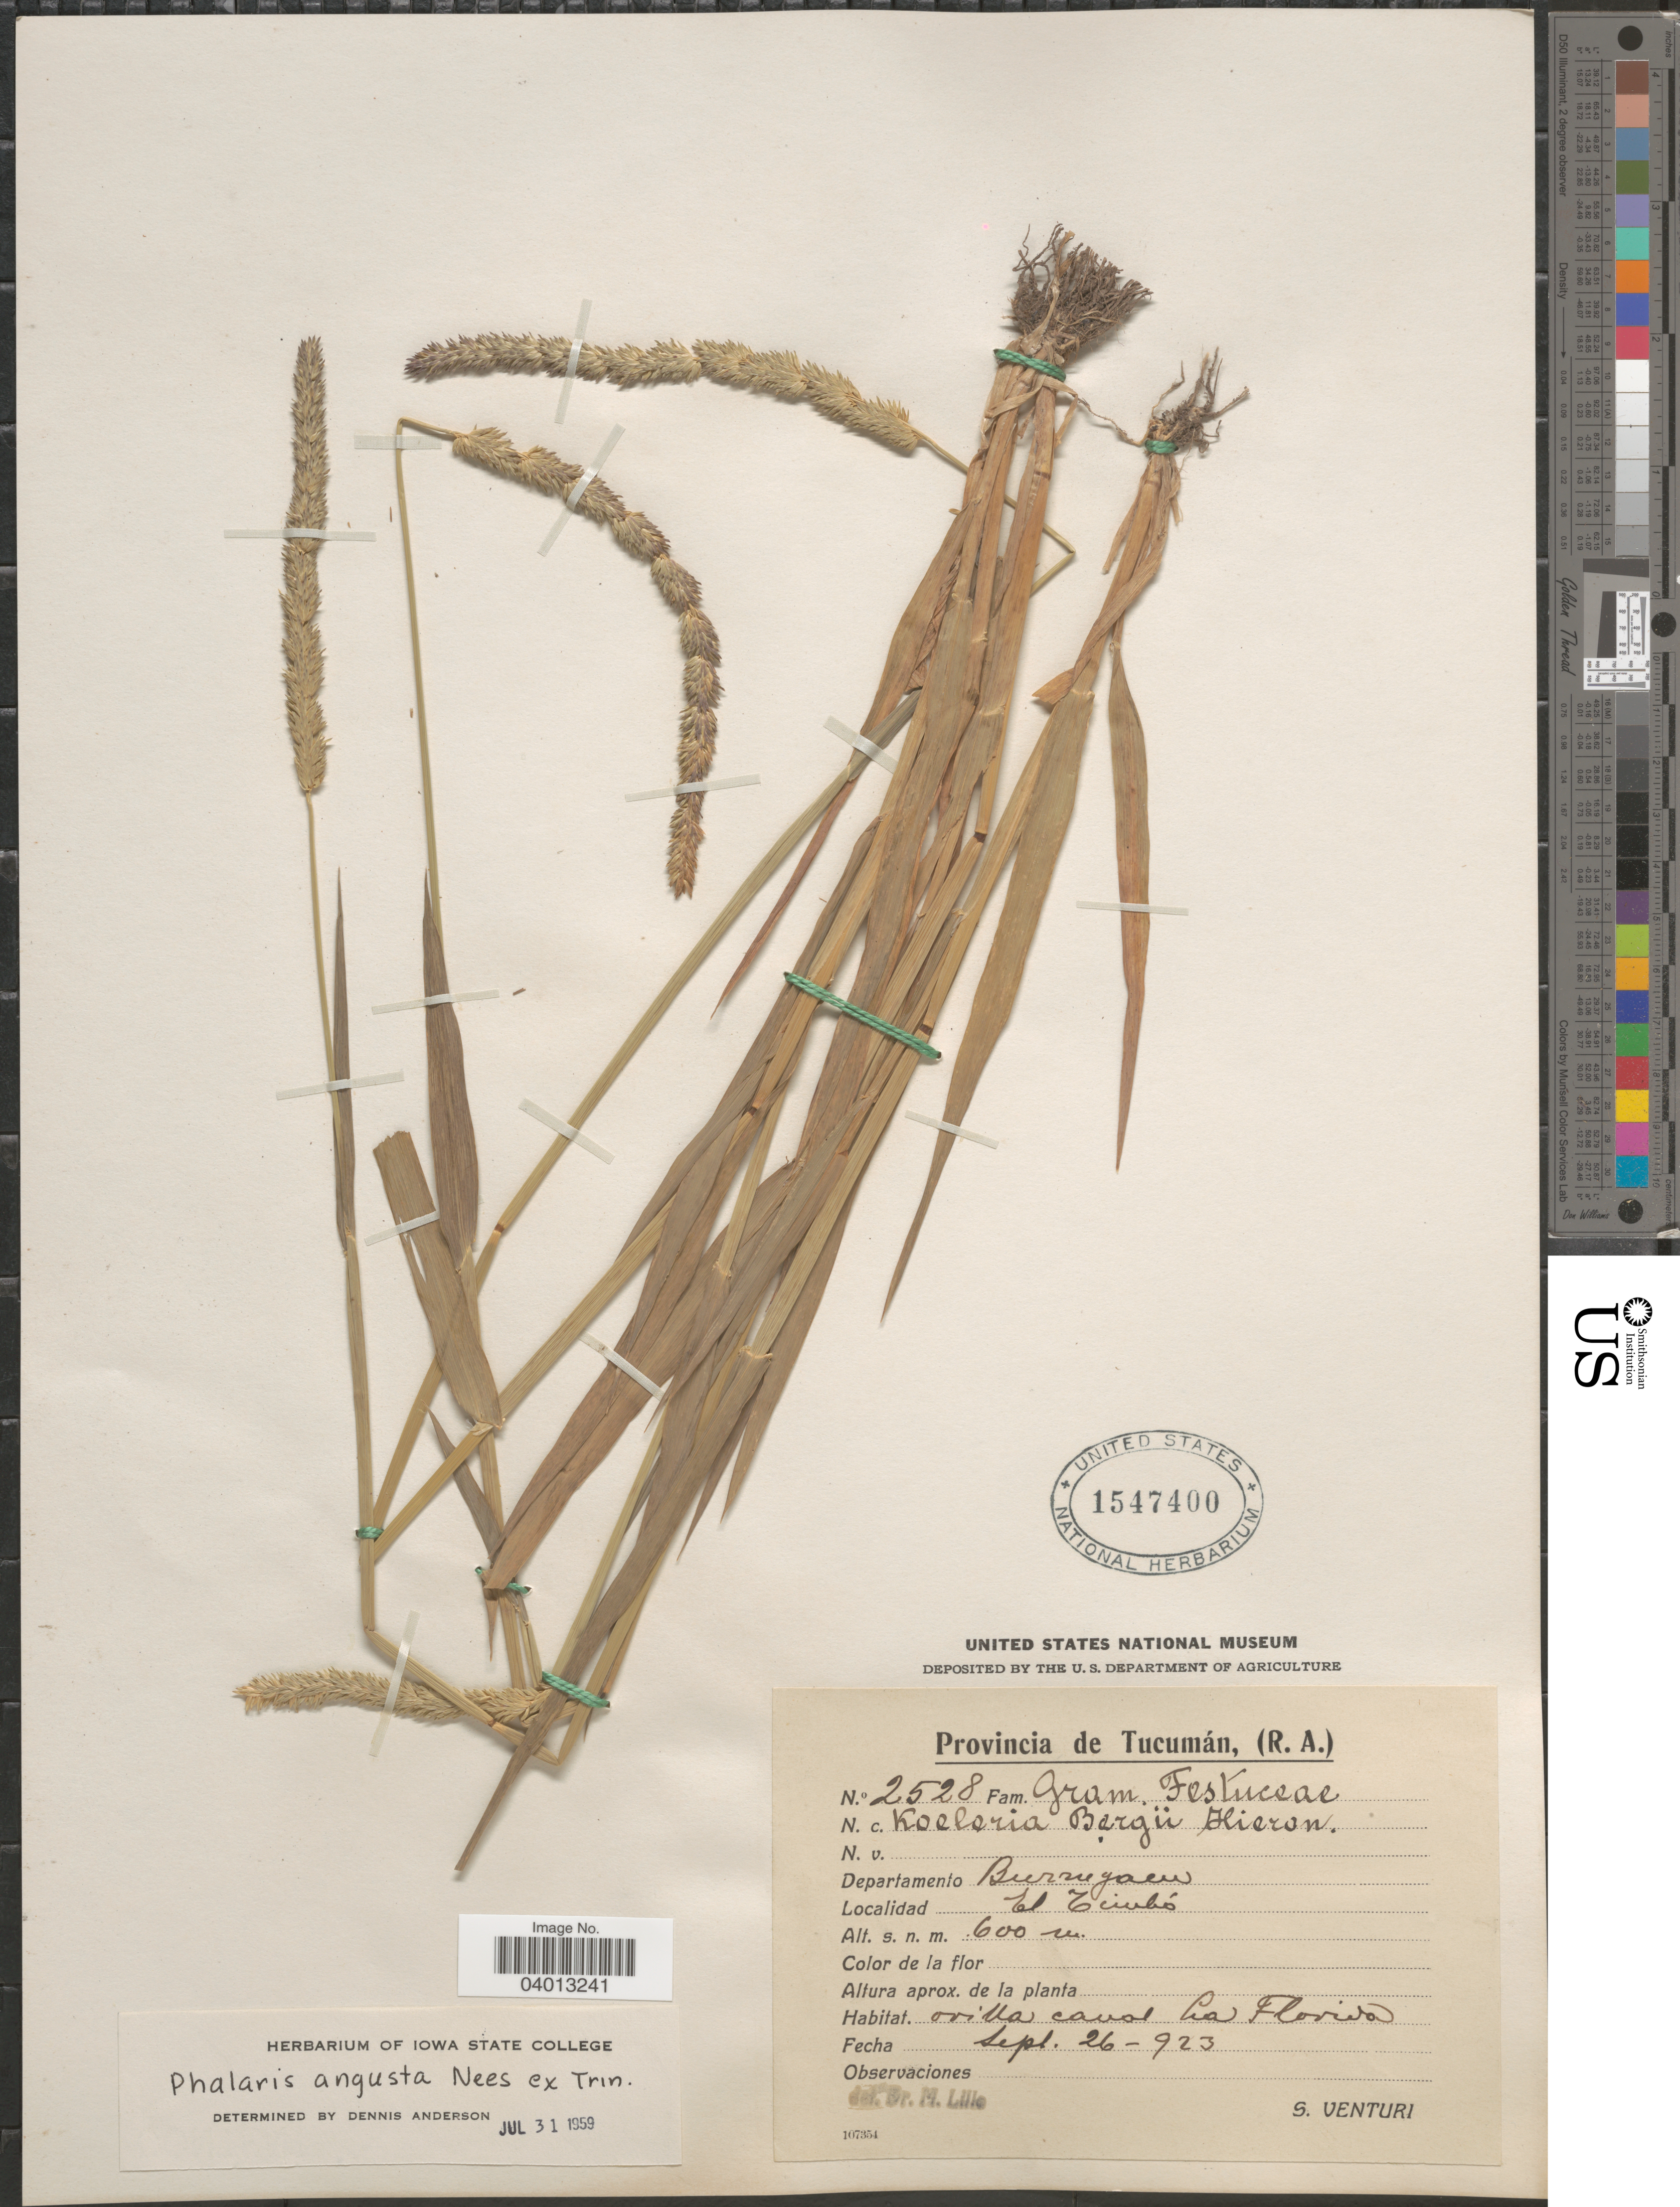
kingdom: Plantae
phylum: Tracheophyta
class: Liliopsida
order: Poales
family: Poaceae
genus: Phalaris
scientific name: Phalaris angusta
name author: Nees ex Trin.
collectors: S. Venturi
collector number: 2528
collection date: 1923-09-26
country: Argentina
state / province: Tucuman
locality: Departamento Burruyacu. El Timbó. Orilla canal La Florida.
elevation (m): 600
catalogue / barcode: US 1547400